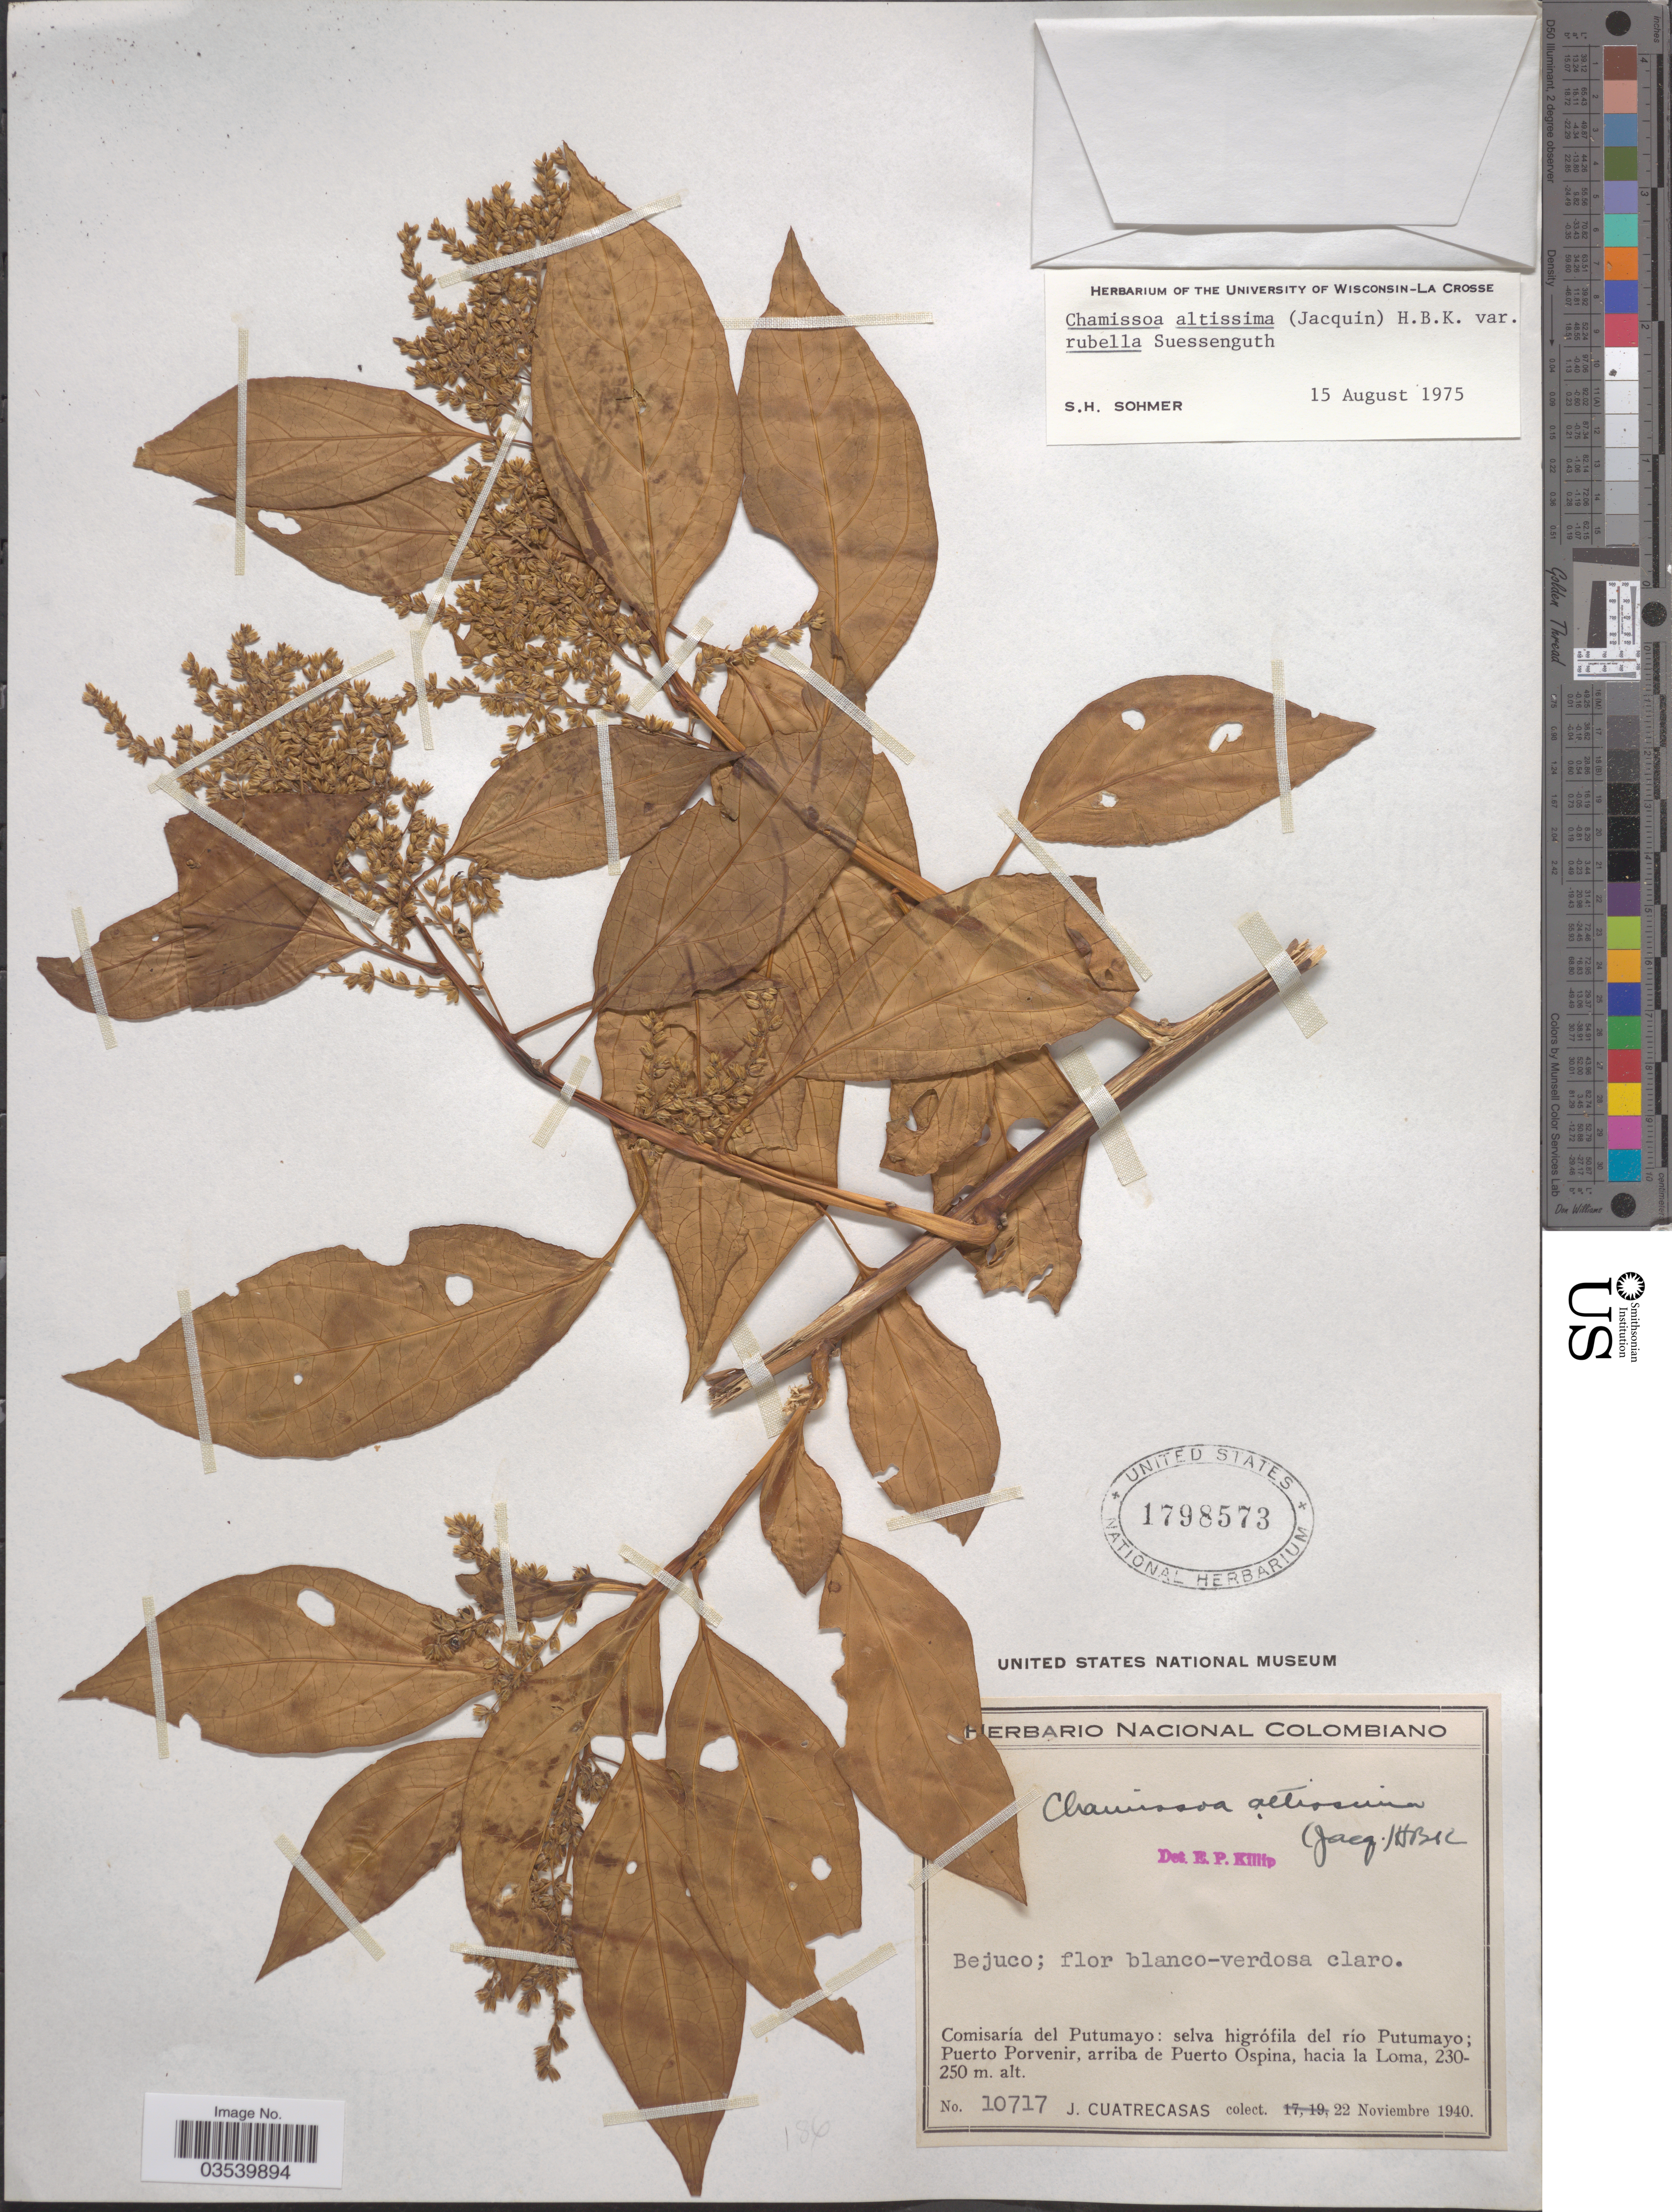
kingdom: Plantae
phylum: Tracheophyta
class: Magnoliopsida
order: Caryophyllales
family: Amaranthaceae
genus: Chamissoa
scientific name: Chamissoa altissima var. rubella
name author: Suess.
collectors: J. Cuatrecasas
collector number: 10717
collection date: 1940-11-22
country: Colombia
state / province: Putumayo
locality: Comisaría del Putumayo: selva higrófila del río Putumayo; Puerto Porvenir, arriba de Puerto Ospina, hacia la Loma.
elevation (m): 230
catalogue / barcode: US 1798573